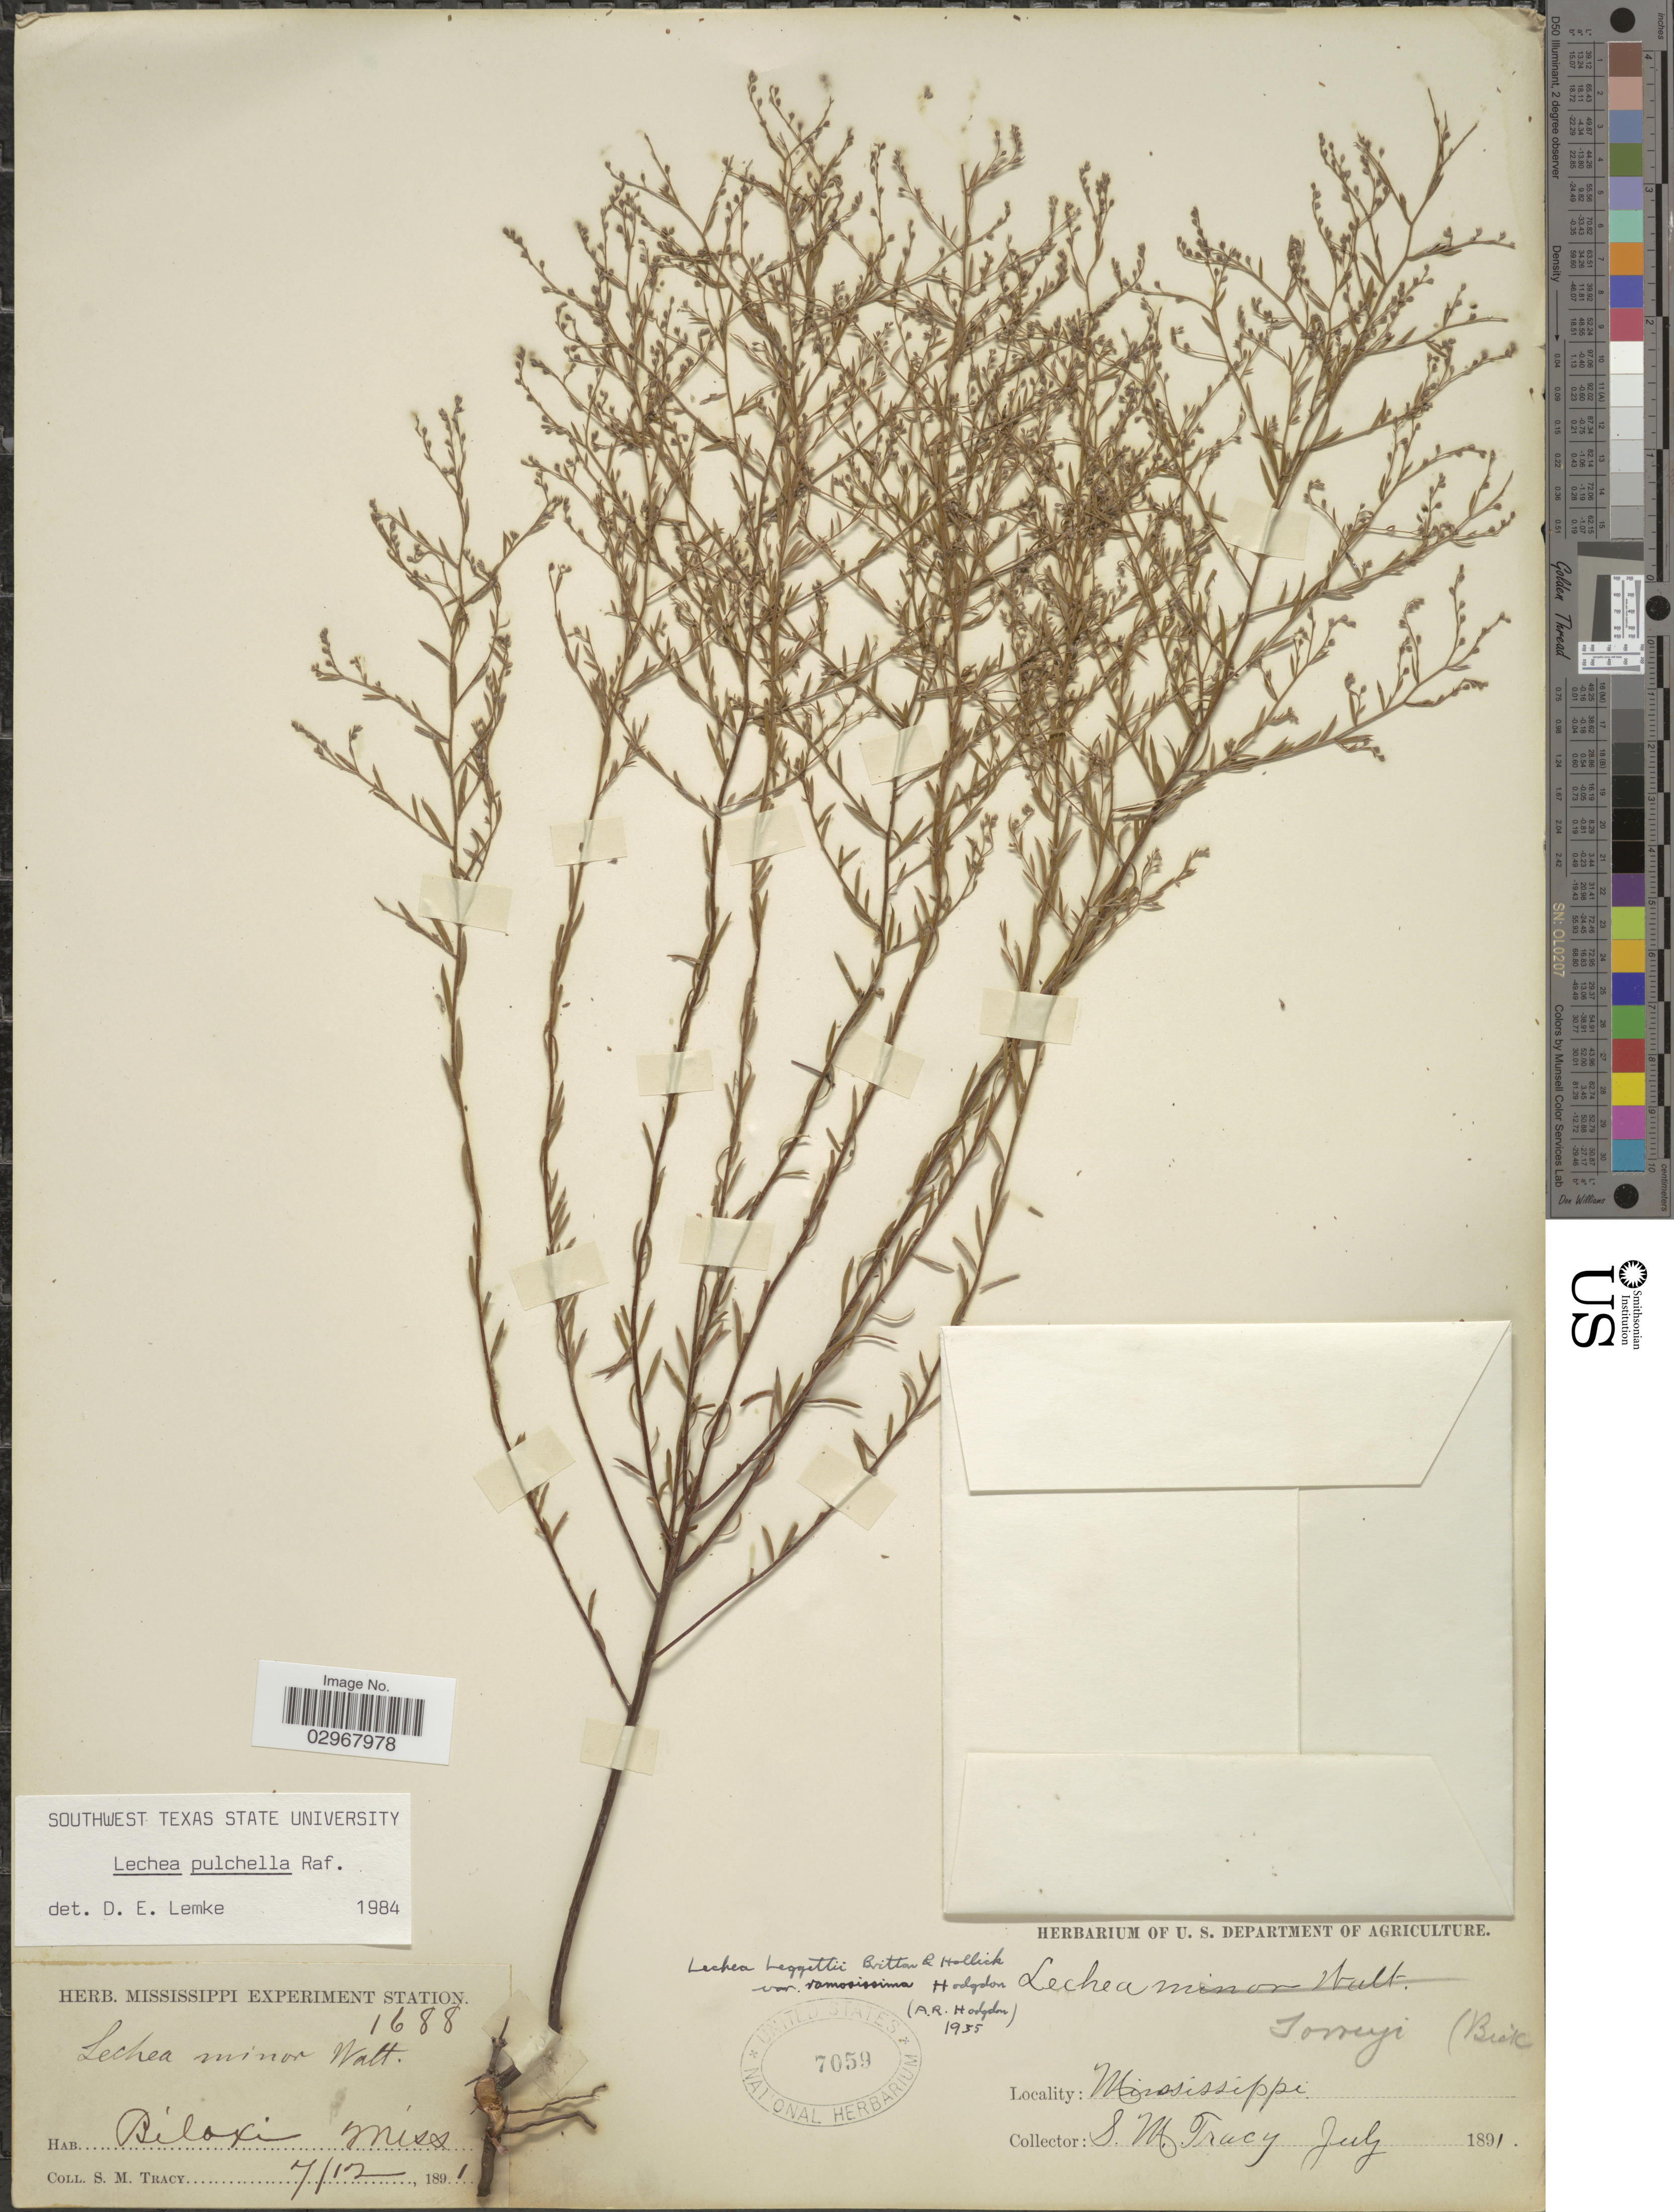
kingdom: Plantae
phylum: Tracheophyta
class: Magnoliopsida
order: Malvales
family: Cistaceae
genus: Lechea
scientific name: Lechea pulchella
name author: Raf.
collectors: S. M. Tracy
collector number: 1688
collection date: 1891-07-12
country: United States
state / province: Mississippi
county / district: Harrison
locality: Biloxi.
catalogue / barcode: US 7059